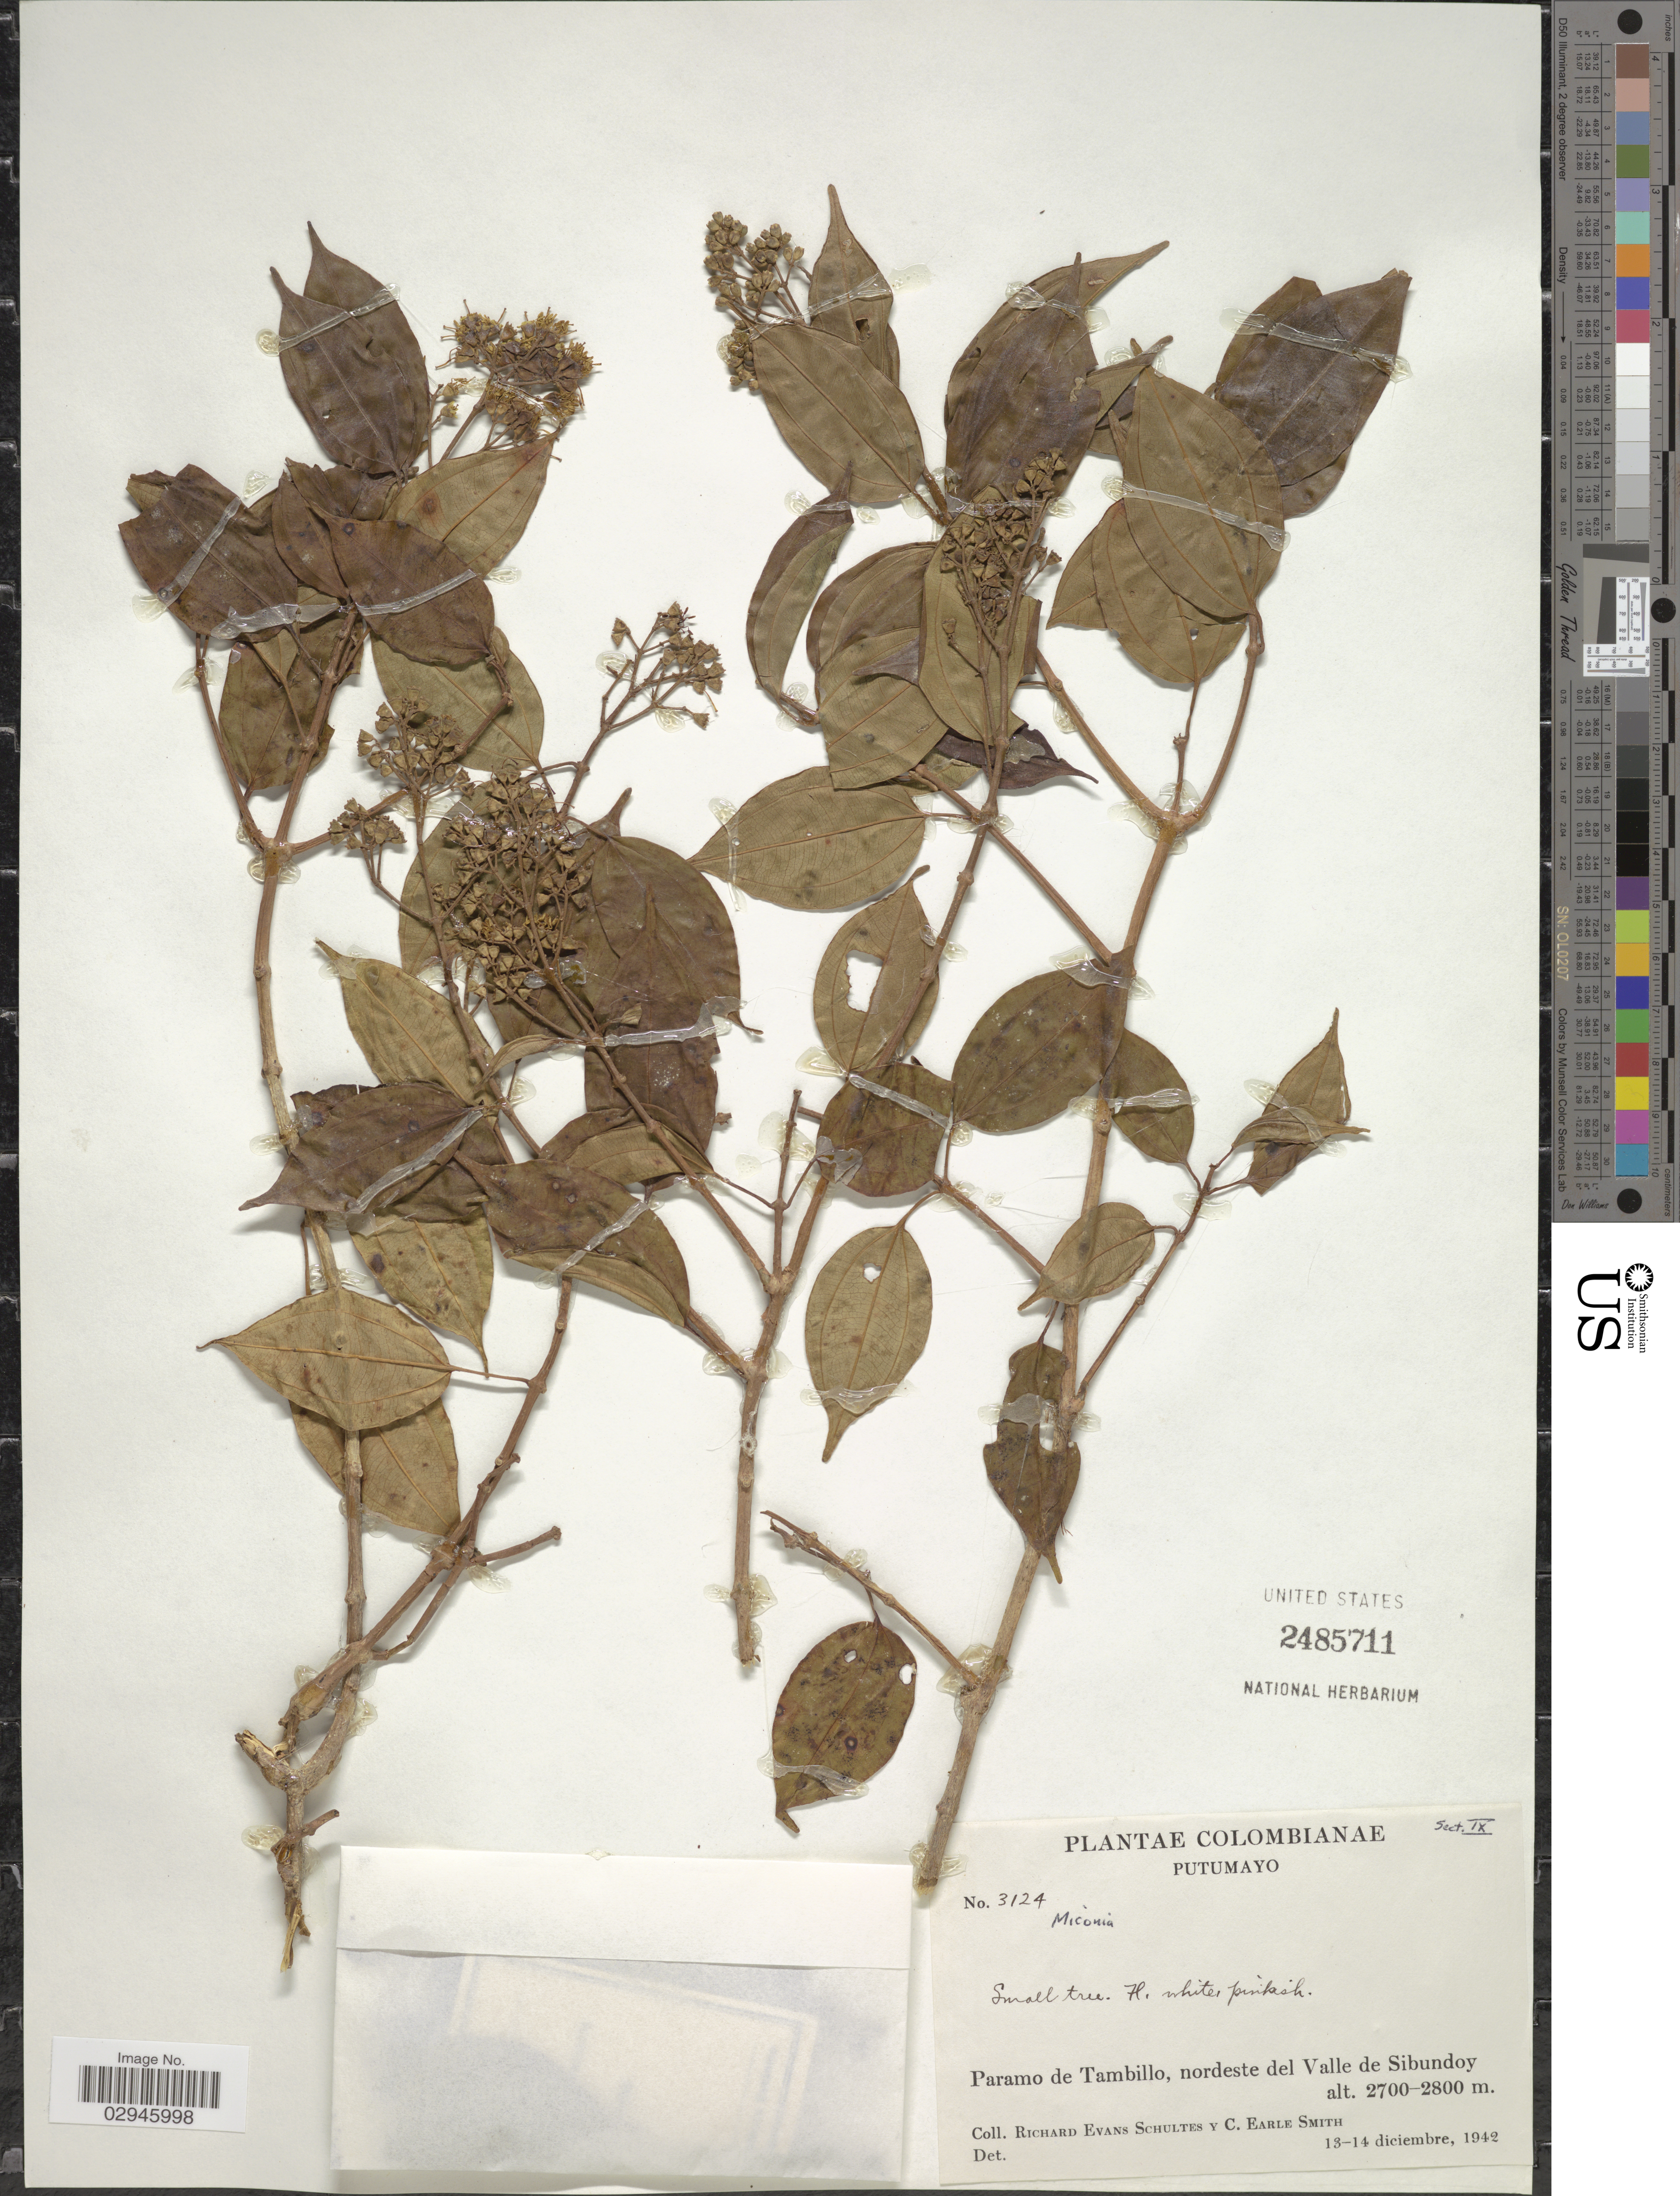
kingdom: Plantae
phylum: Tracheophyta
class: Magnoliopsida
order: Myrtales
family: Melastomataceae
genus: Miconia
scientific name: Miconia sp.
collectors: R. E. Schultes & C. E. Smith Jr.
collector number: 3124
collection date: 1942-12-13/1942-12-14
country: Colombia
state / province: Putumayo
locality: Paramo de Tambillo, nordeste del Valle de Sibundoy.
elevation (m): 2700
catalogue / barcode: US 2485711